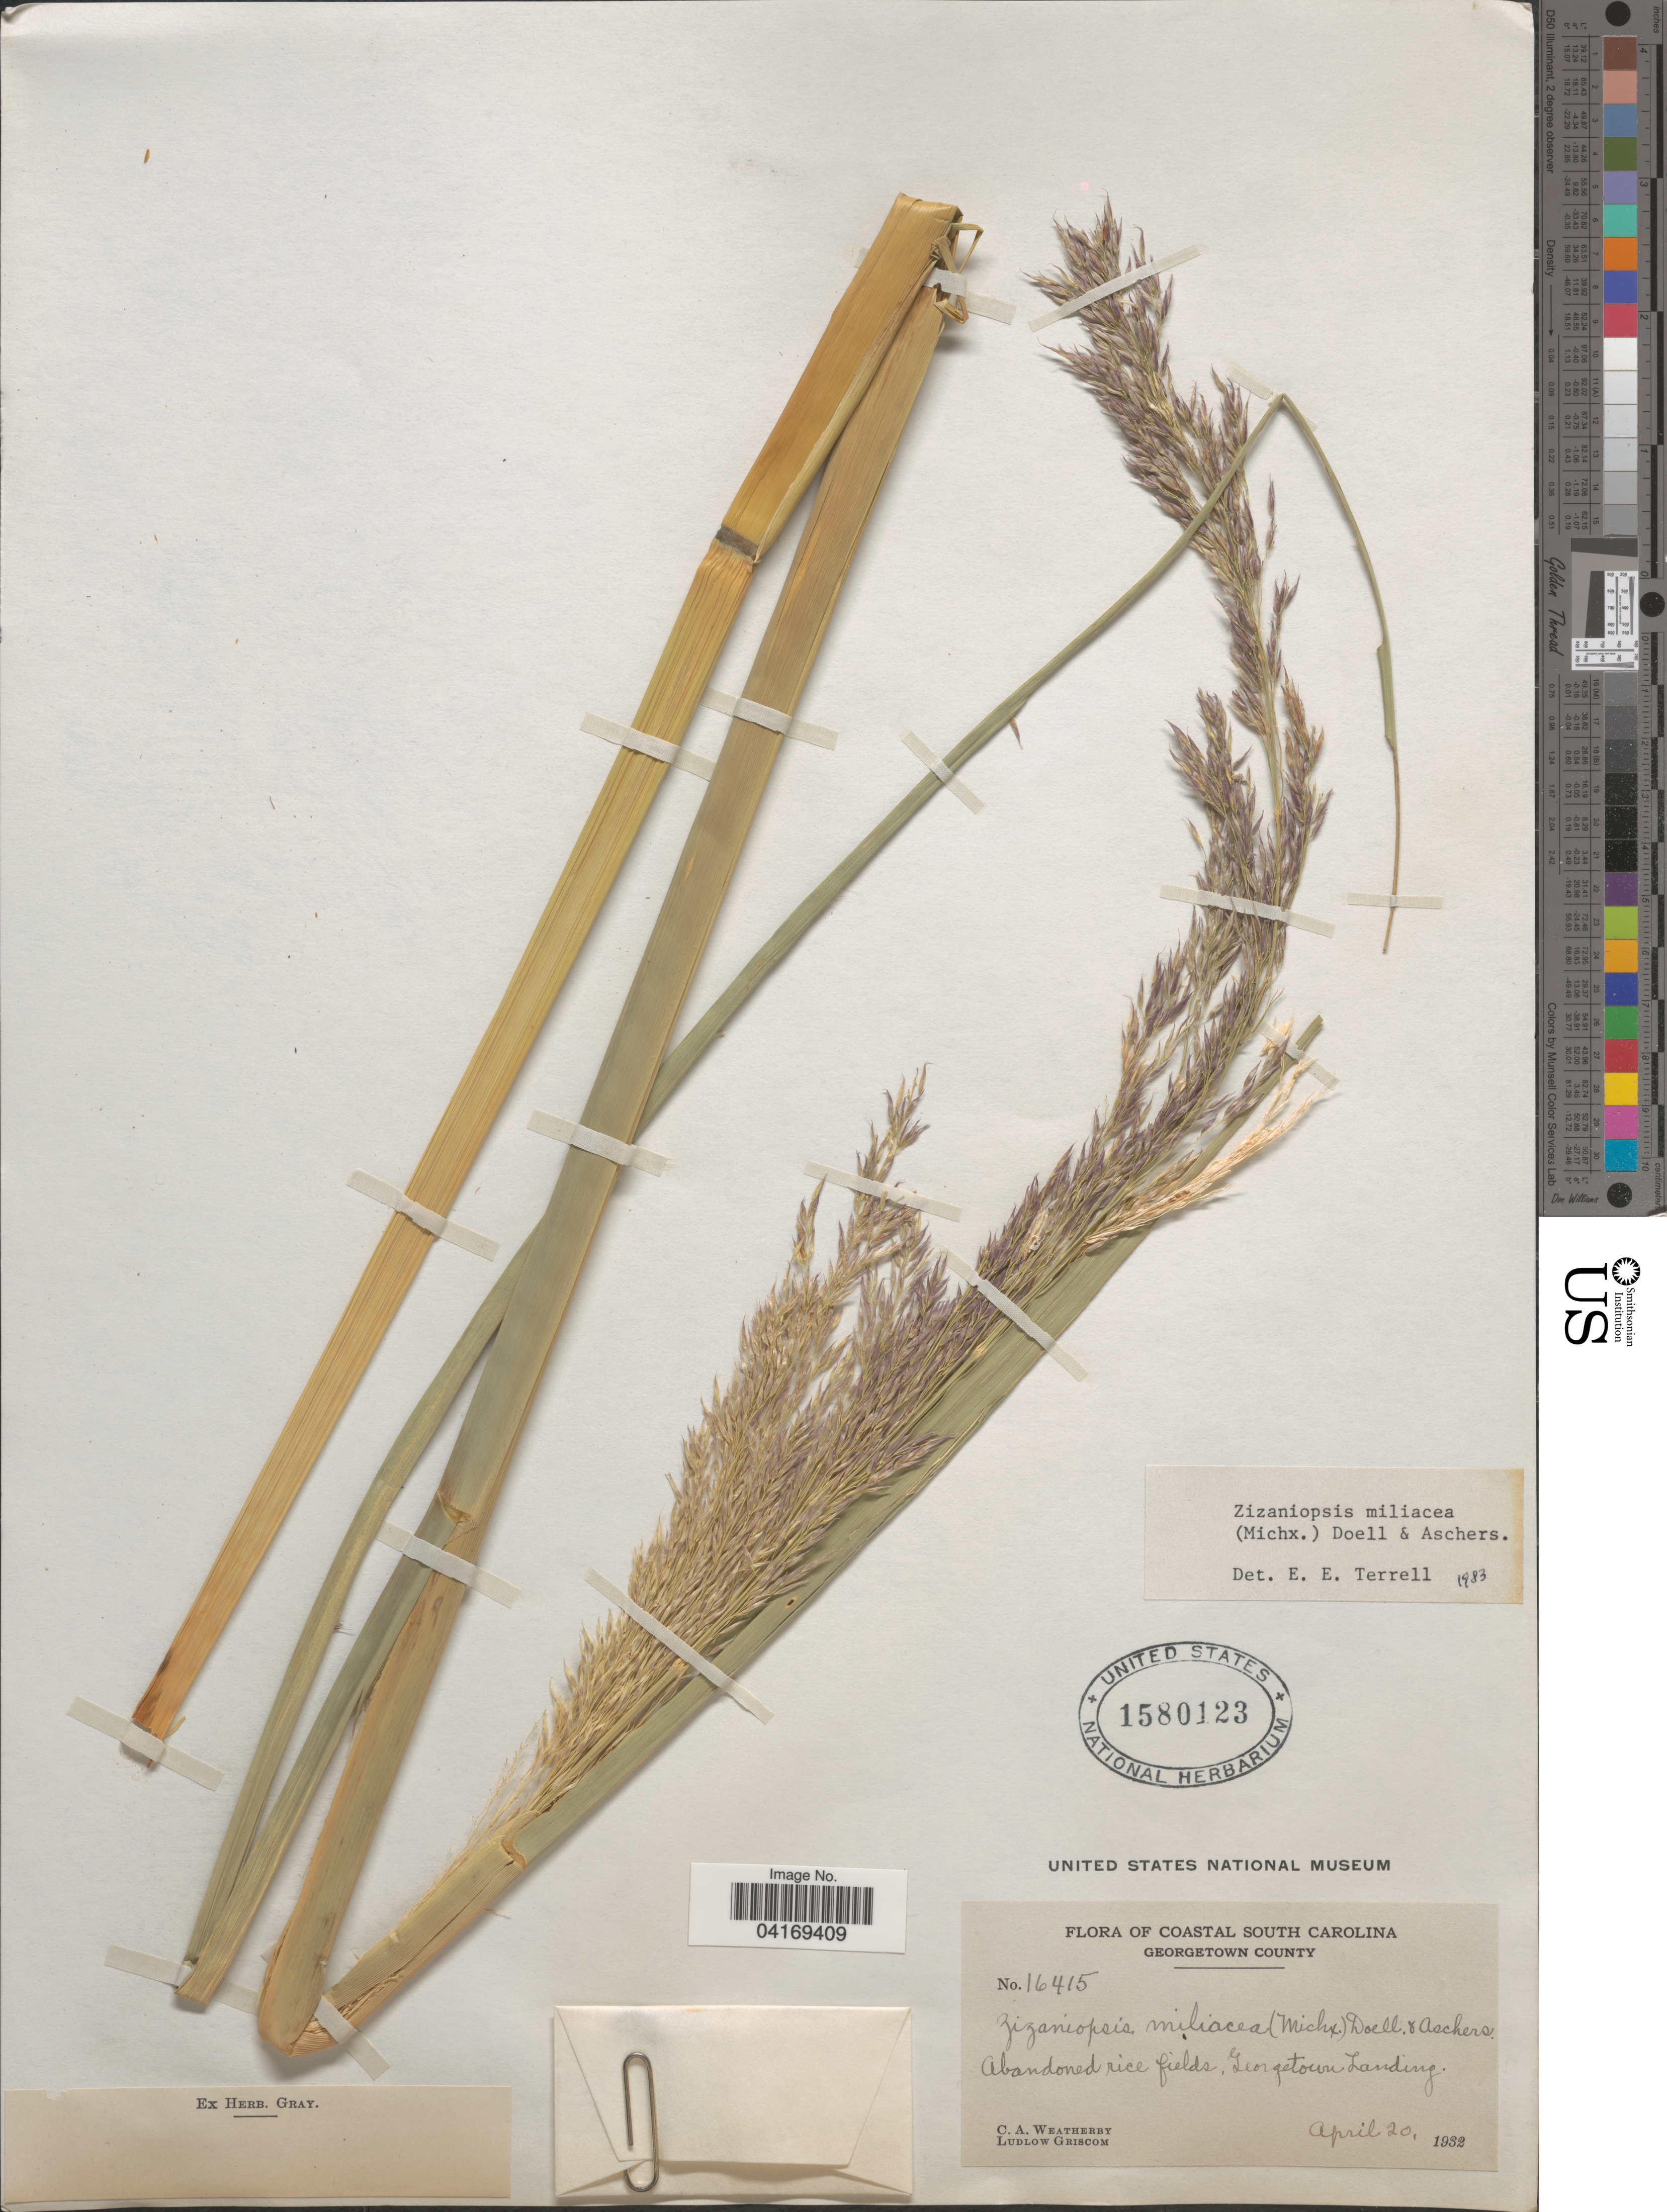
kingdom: Plantae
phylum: Tracheophyta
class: Liliopsida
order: Poales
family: Poaceae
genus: Zizaniopsis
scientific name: Zizaniopsis miliacea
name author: (Michx.) Döll & Asch.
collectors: C. A. Weatherby & L. Griscom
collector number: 16415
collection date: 1932-04-20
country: United States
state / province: South Carolina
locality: Coastal South Carolina. Georgetown County. Abandoned rice fields, Georgetown Landing.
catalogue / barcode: US 1580123